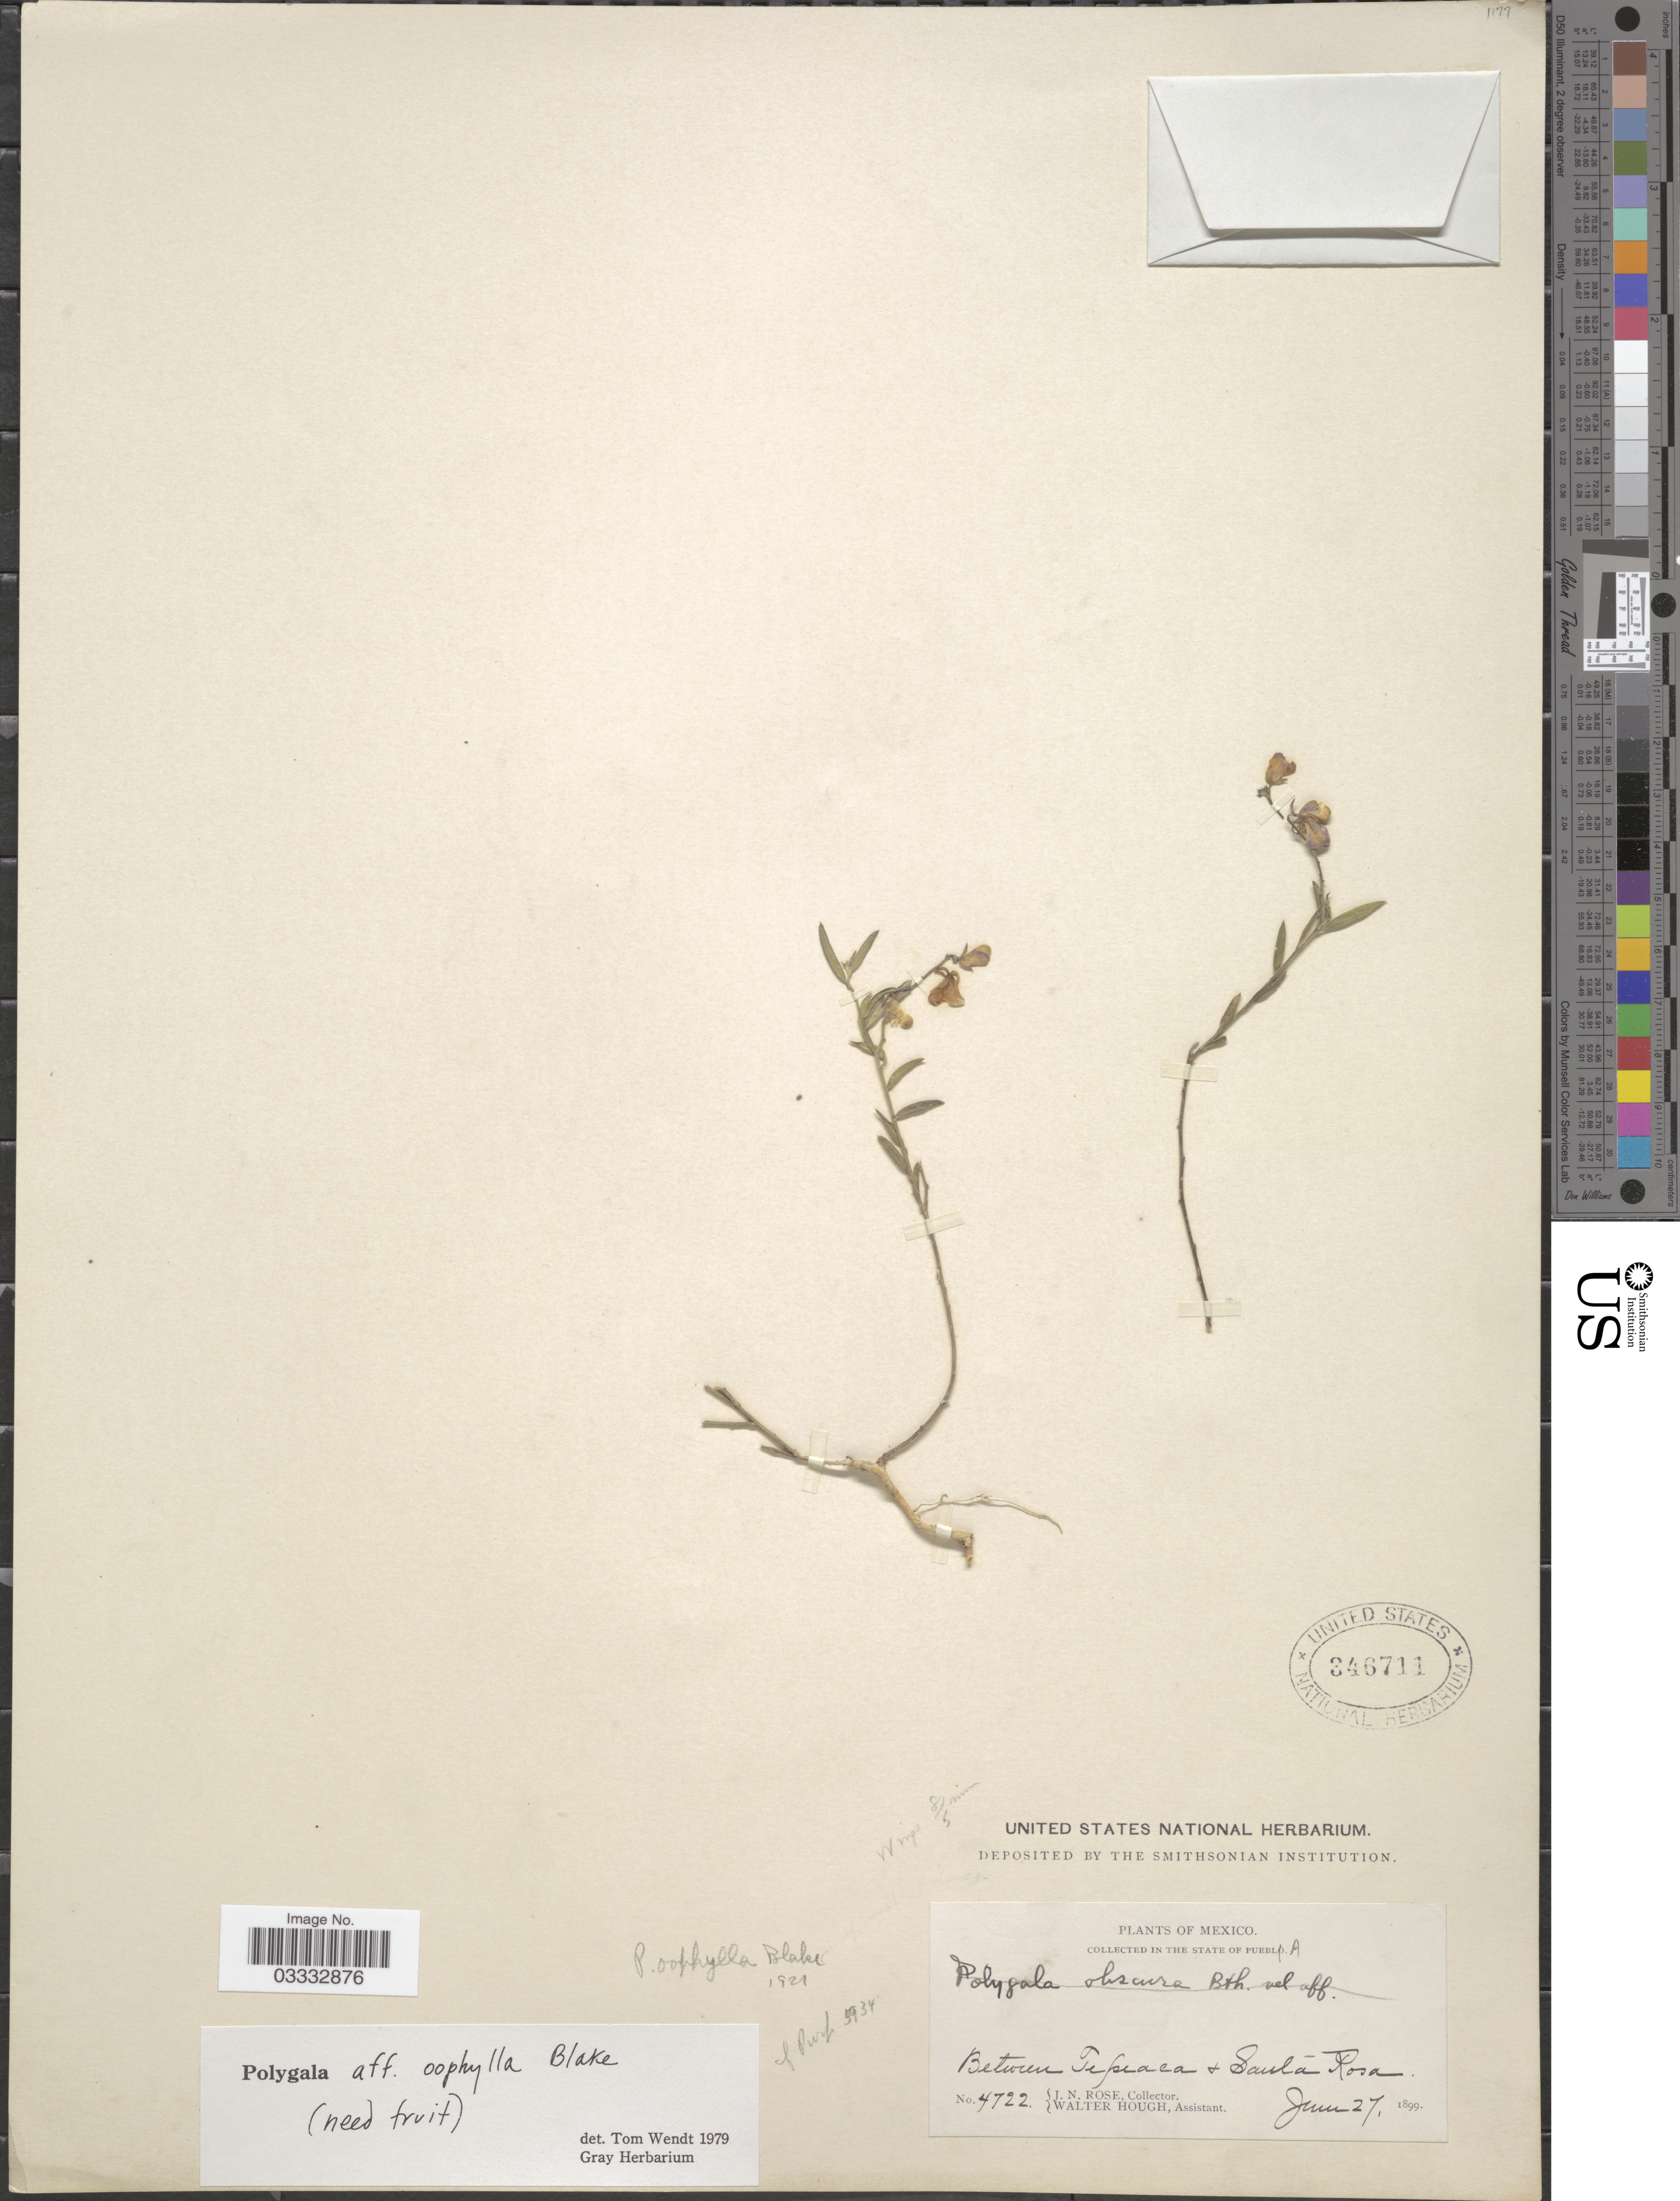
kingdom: Plantae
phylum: Tracheophyta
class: Magnoliopsida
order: Fabales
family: Polygalaceae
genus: Polygala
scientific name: Polygala oophylla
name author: S.F. Blake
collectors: J. N. Rose & W. Hough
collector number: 4722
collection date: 1899-06-27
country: Mexico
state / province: Puebla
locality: Between Tepeaca & Santa Rosa.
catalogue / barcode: US 346711